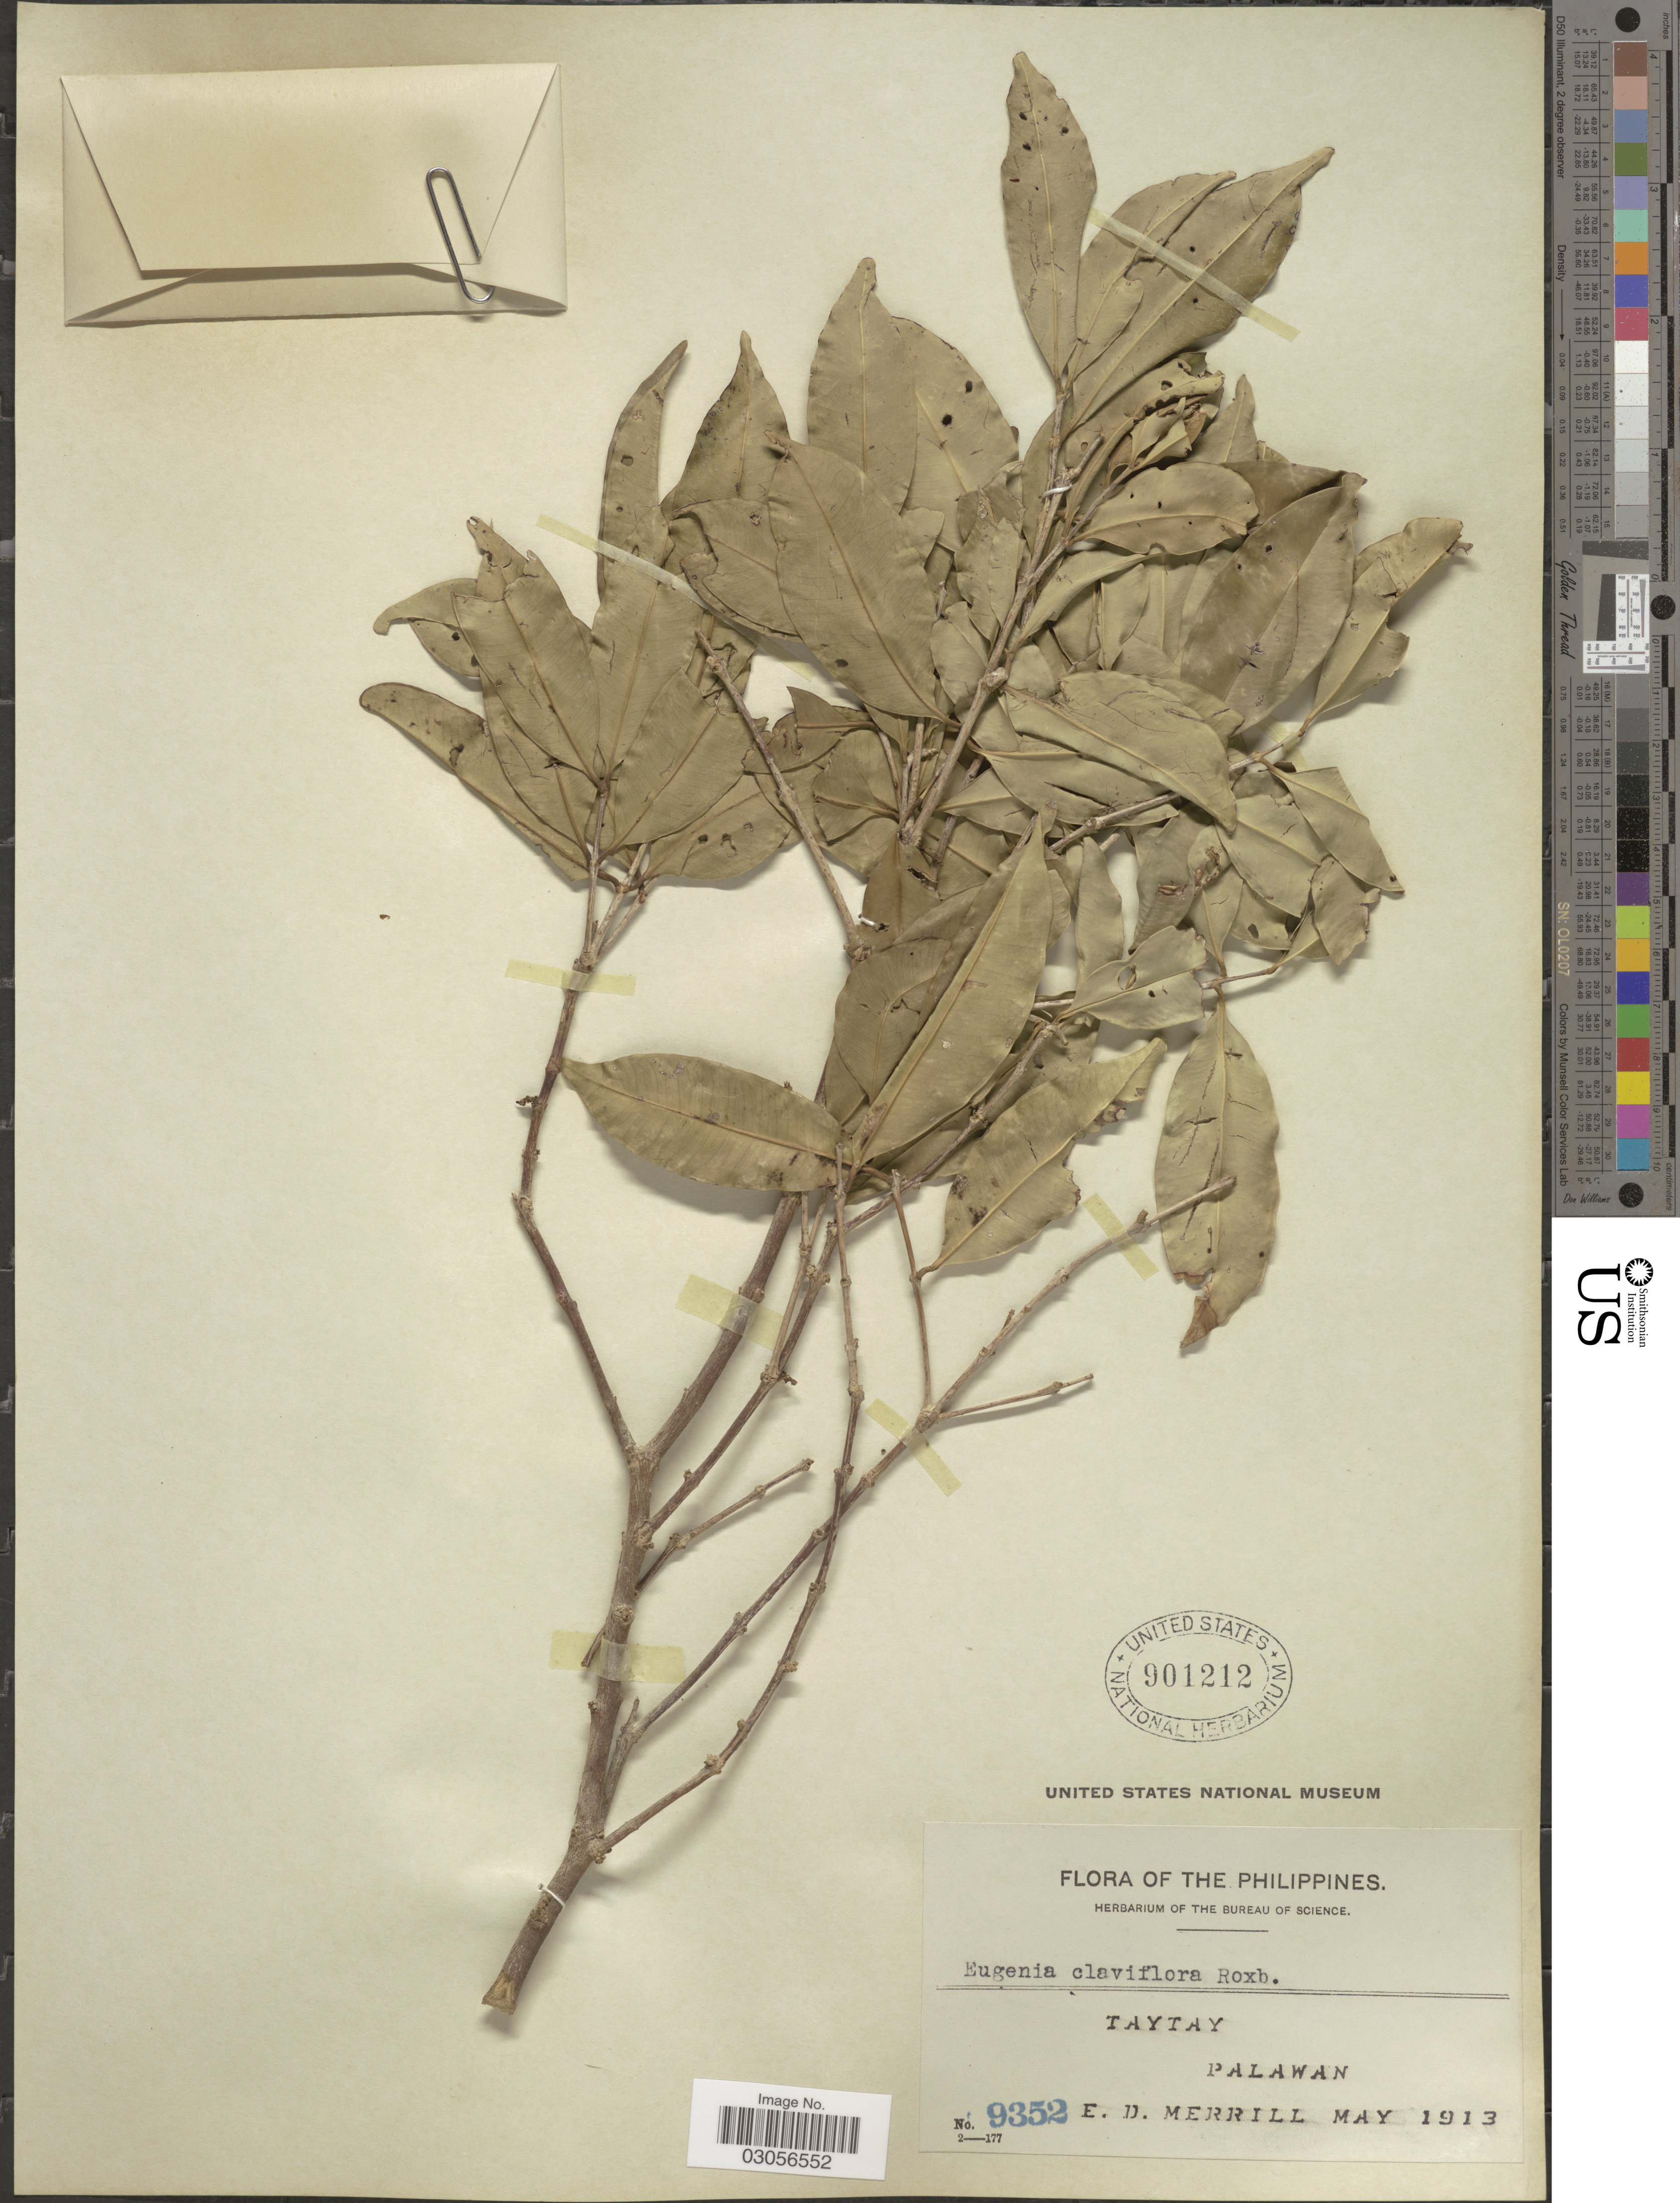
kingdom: Plantae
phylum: Tracheophyta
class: Magnoliopsida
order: Myrtales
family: Myrtaceae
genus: Syzygium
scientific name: Syzygium claviflorum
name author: (Roxb.) Wall. ex Steud.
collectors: E. D. Merrill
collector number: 9352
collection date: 1913-05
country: Philippines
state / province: Mimaropa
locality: Taytay, Palawan.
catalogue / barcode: US 901212